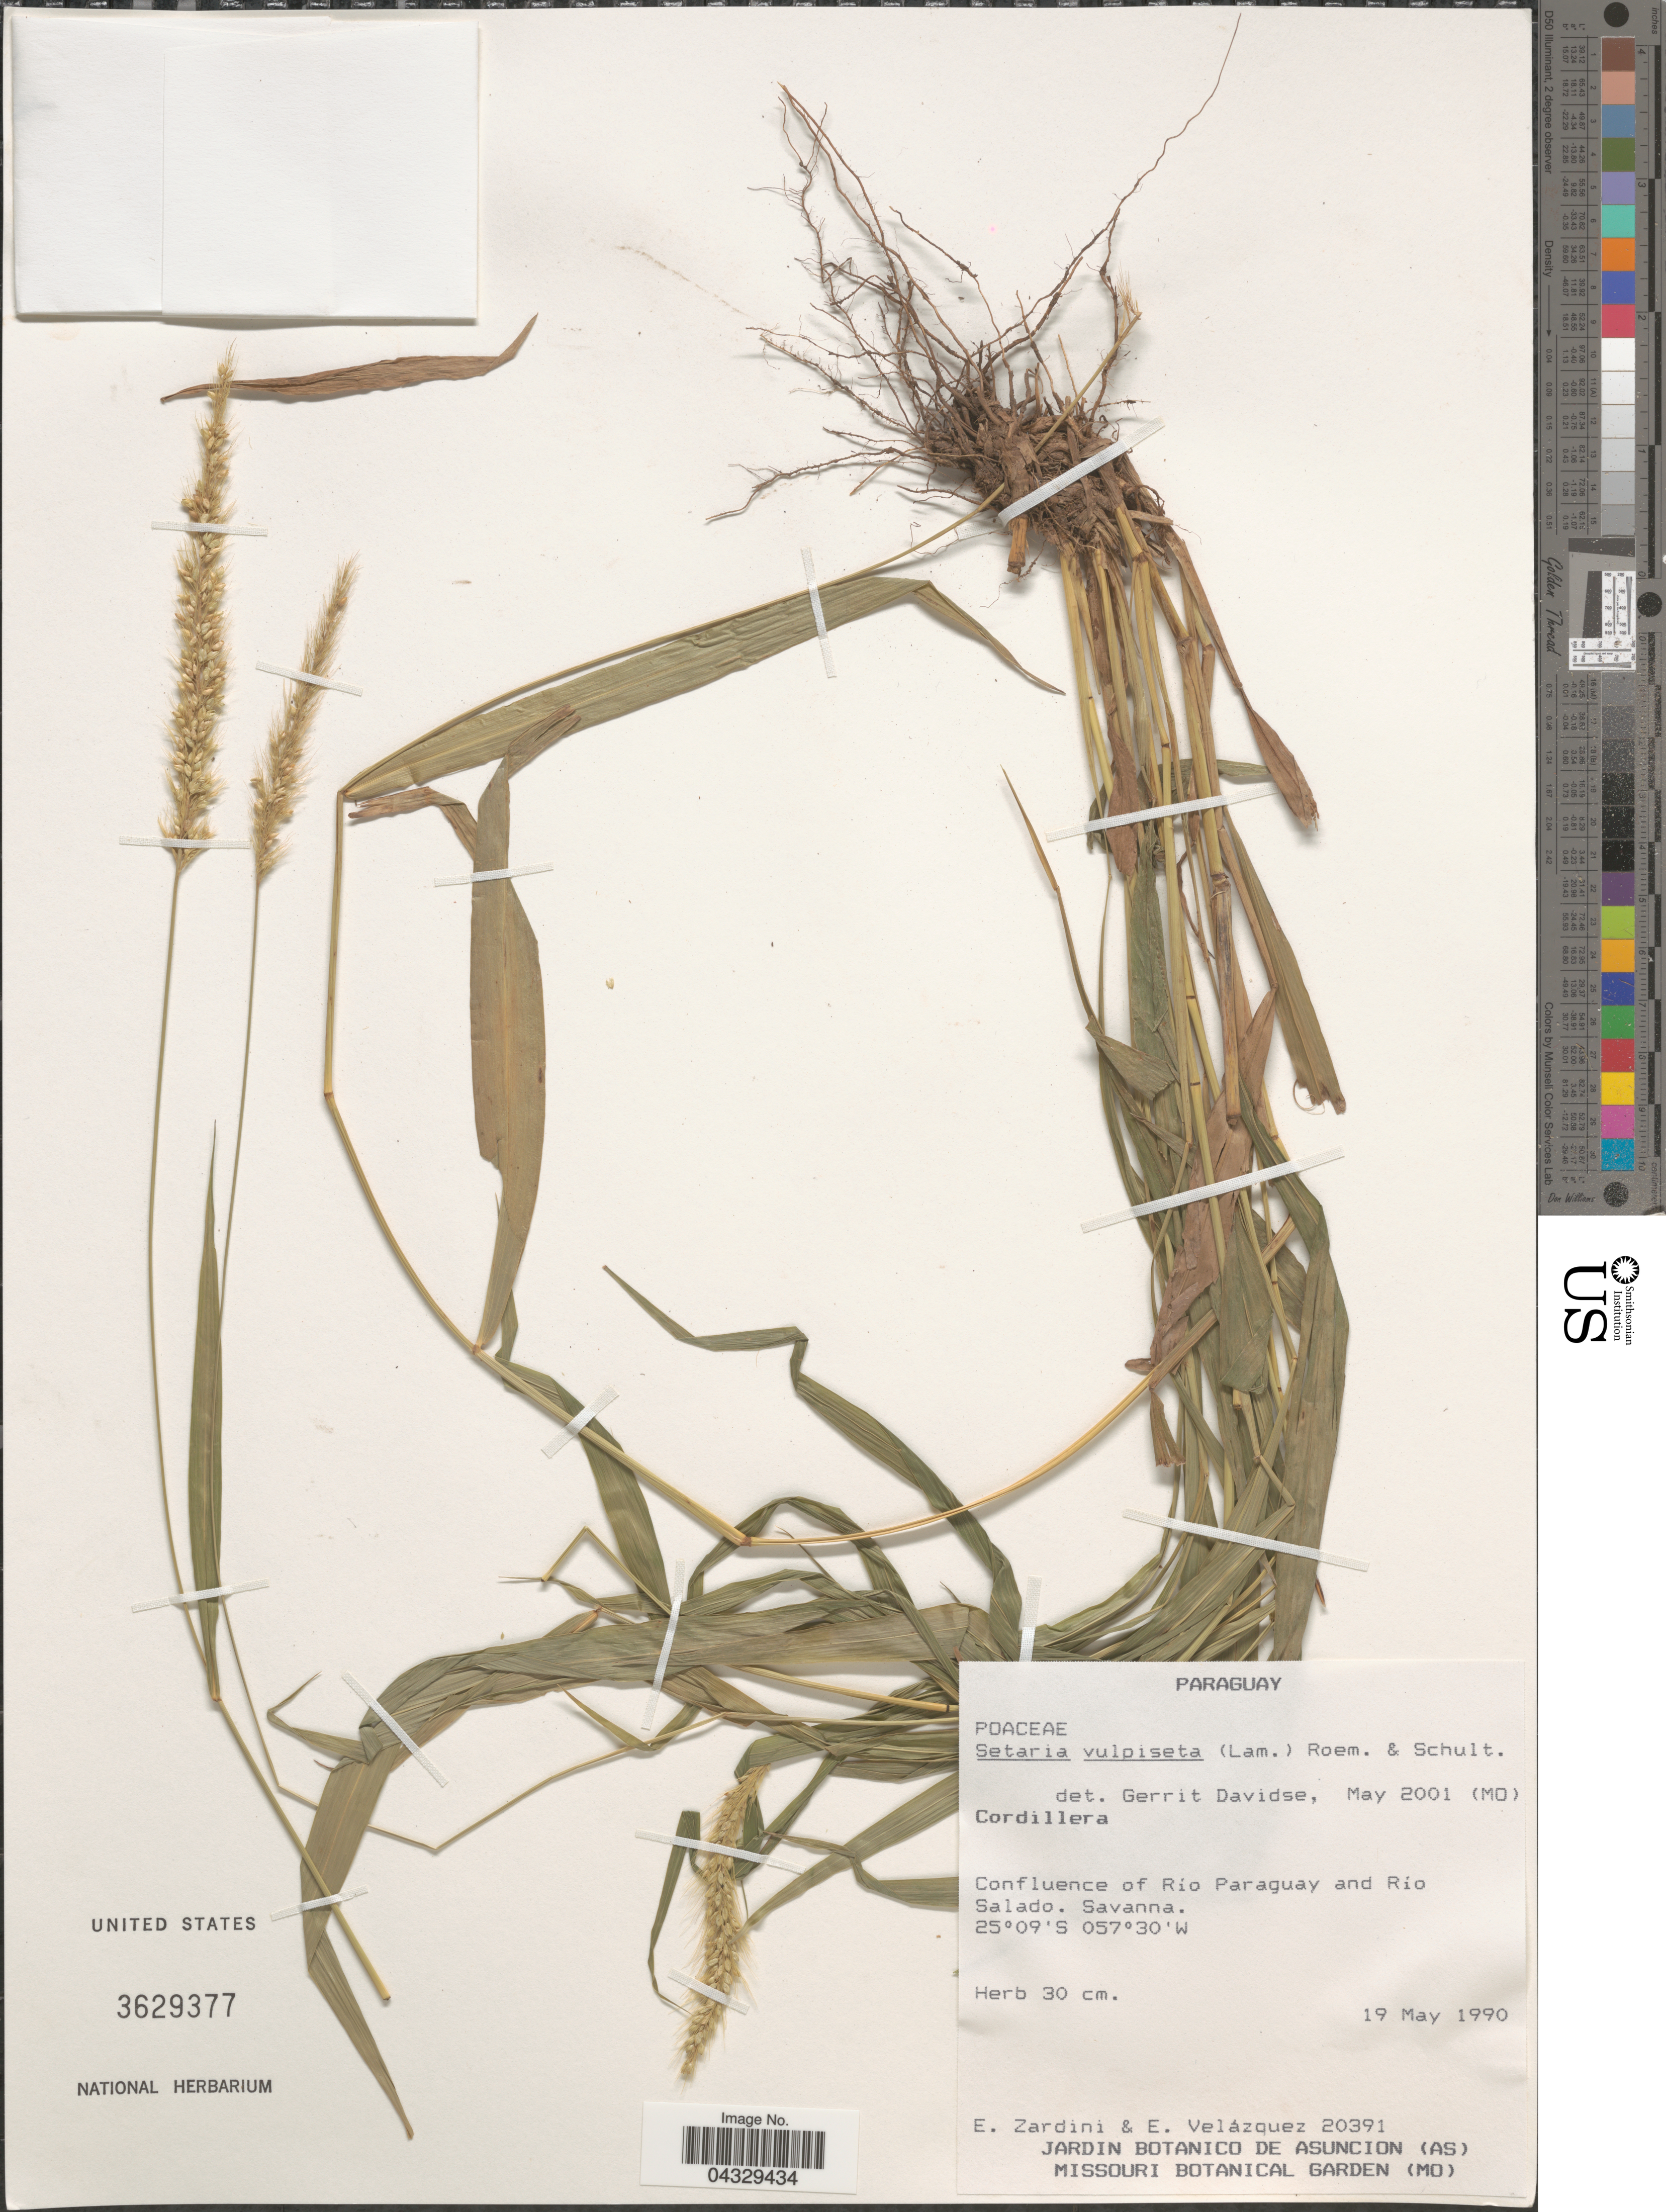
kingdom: Plantae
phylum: Tracheophyta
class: Liliopsida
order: Poales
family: Poaceae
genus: Setaria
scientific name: Setaria vulpiseta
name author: (Lam.) Roem. & Schult.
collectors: E. Zardini & E. Velázquez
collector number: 20391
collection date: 1990-05-19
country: Paraguay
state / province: Cordillera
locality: Confluence of Río Paraguay and Río Salado. Savanna.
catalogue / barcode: US 3629377